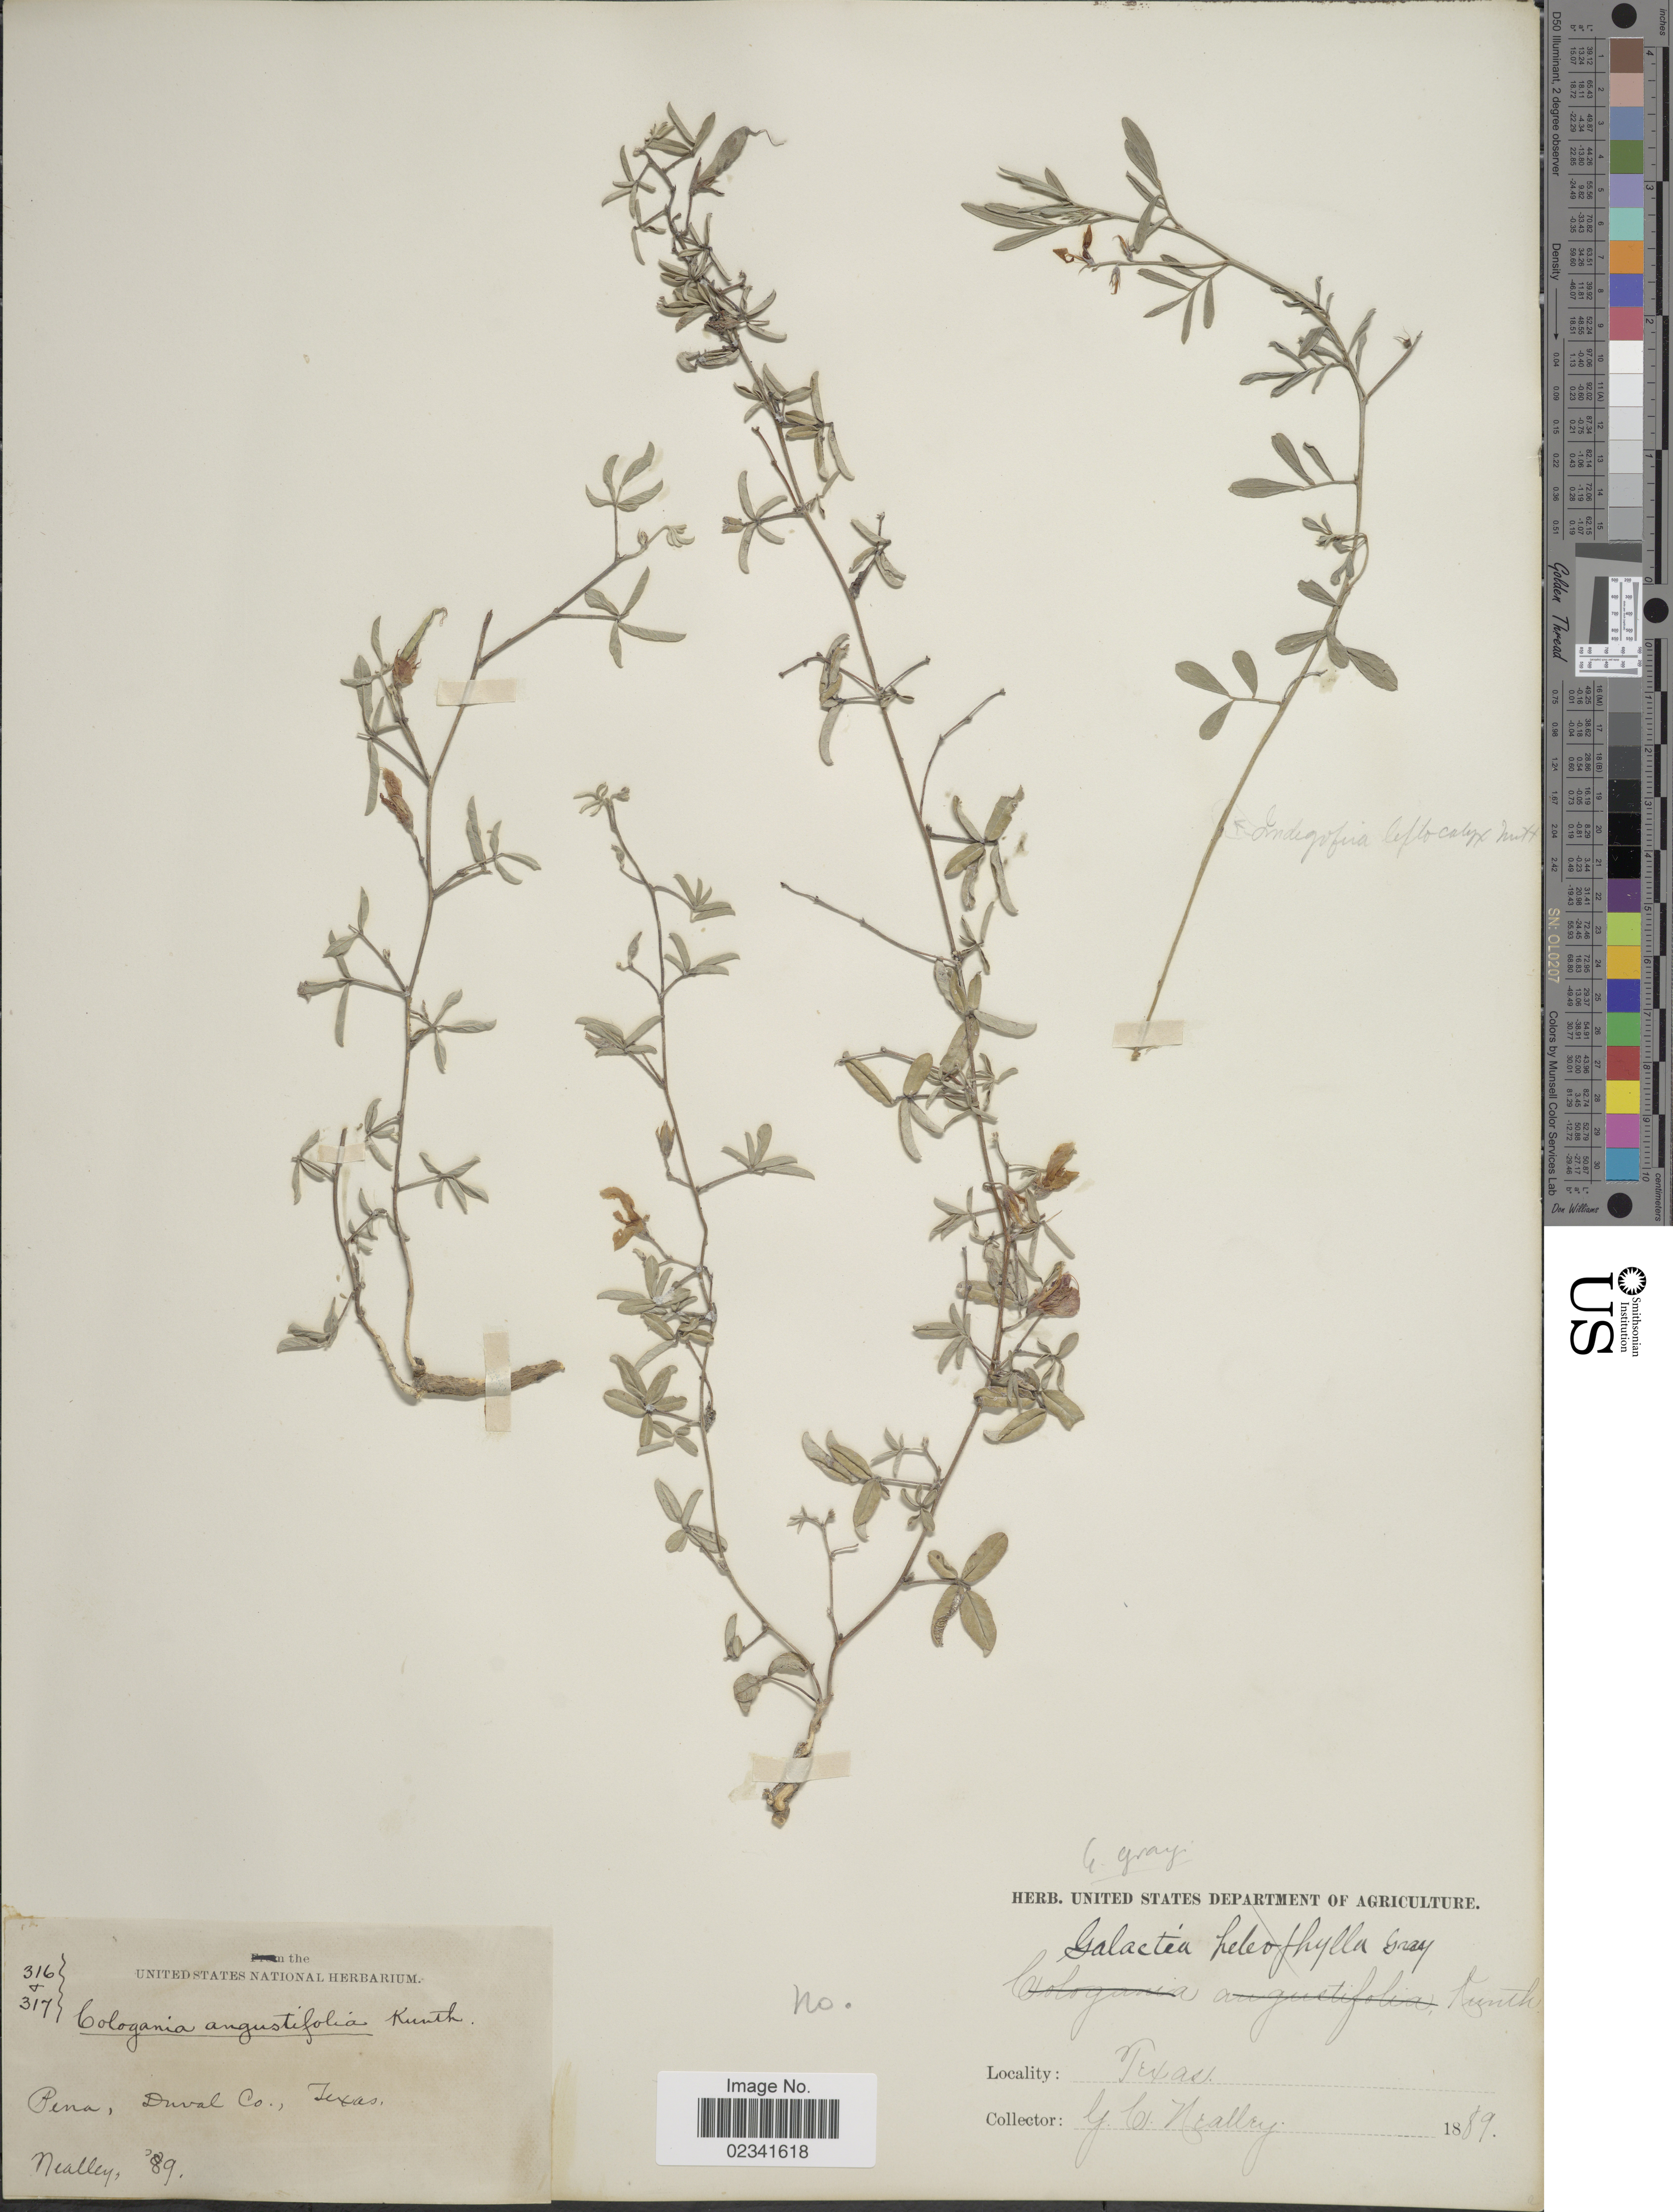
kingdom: Plantae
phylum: Tracheophyta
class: Magnoliopsida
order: Fabales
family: Fabaceae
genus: Galactia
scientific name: Galactia grayi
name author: Vail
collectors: G. C. Nealley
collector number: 316/317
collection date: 1889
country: United States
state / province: Texas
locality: Pena, Duval Co.